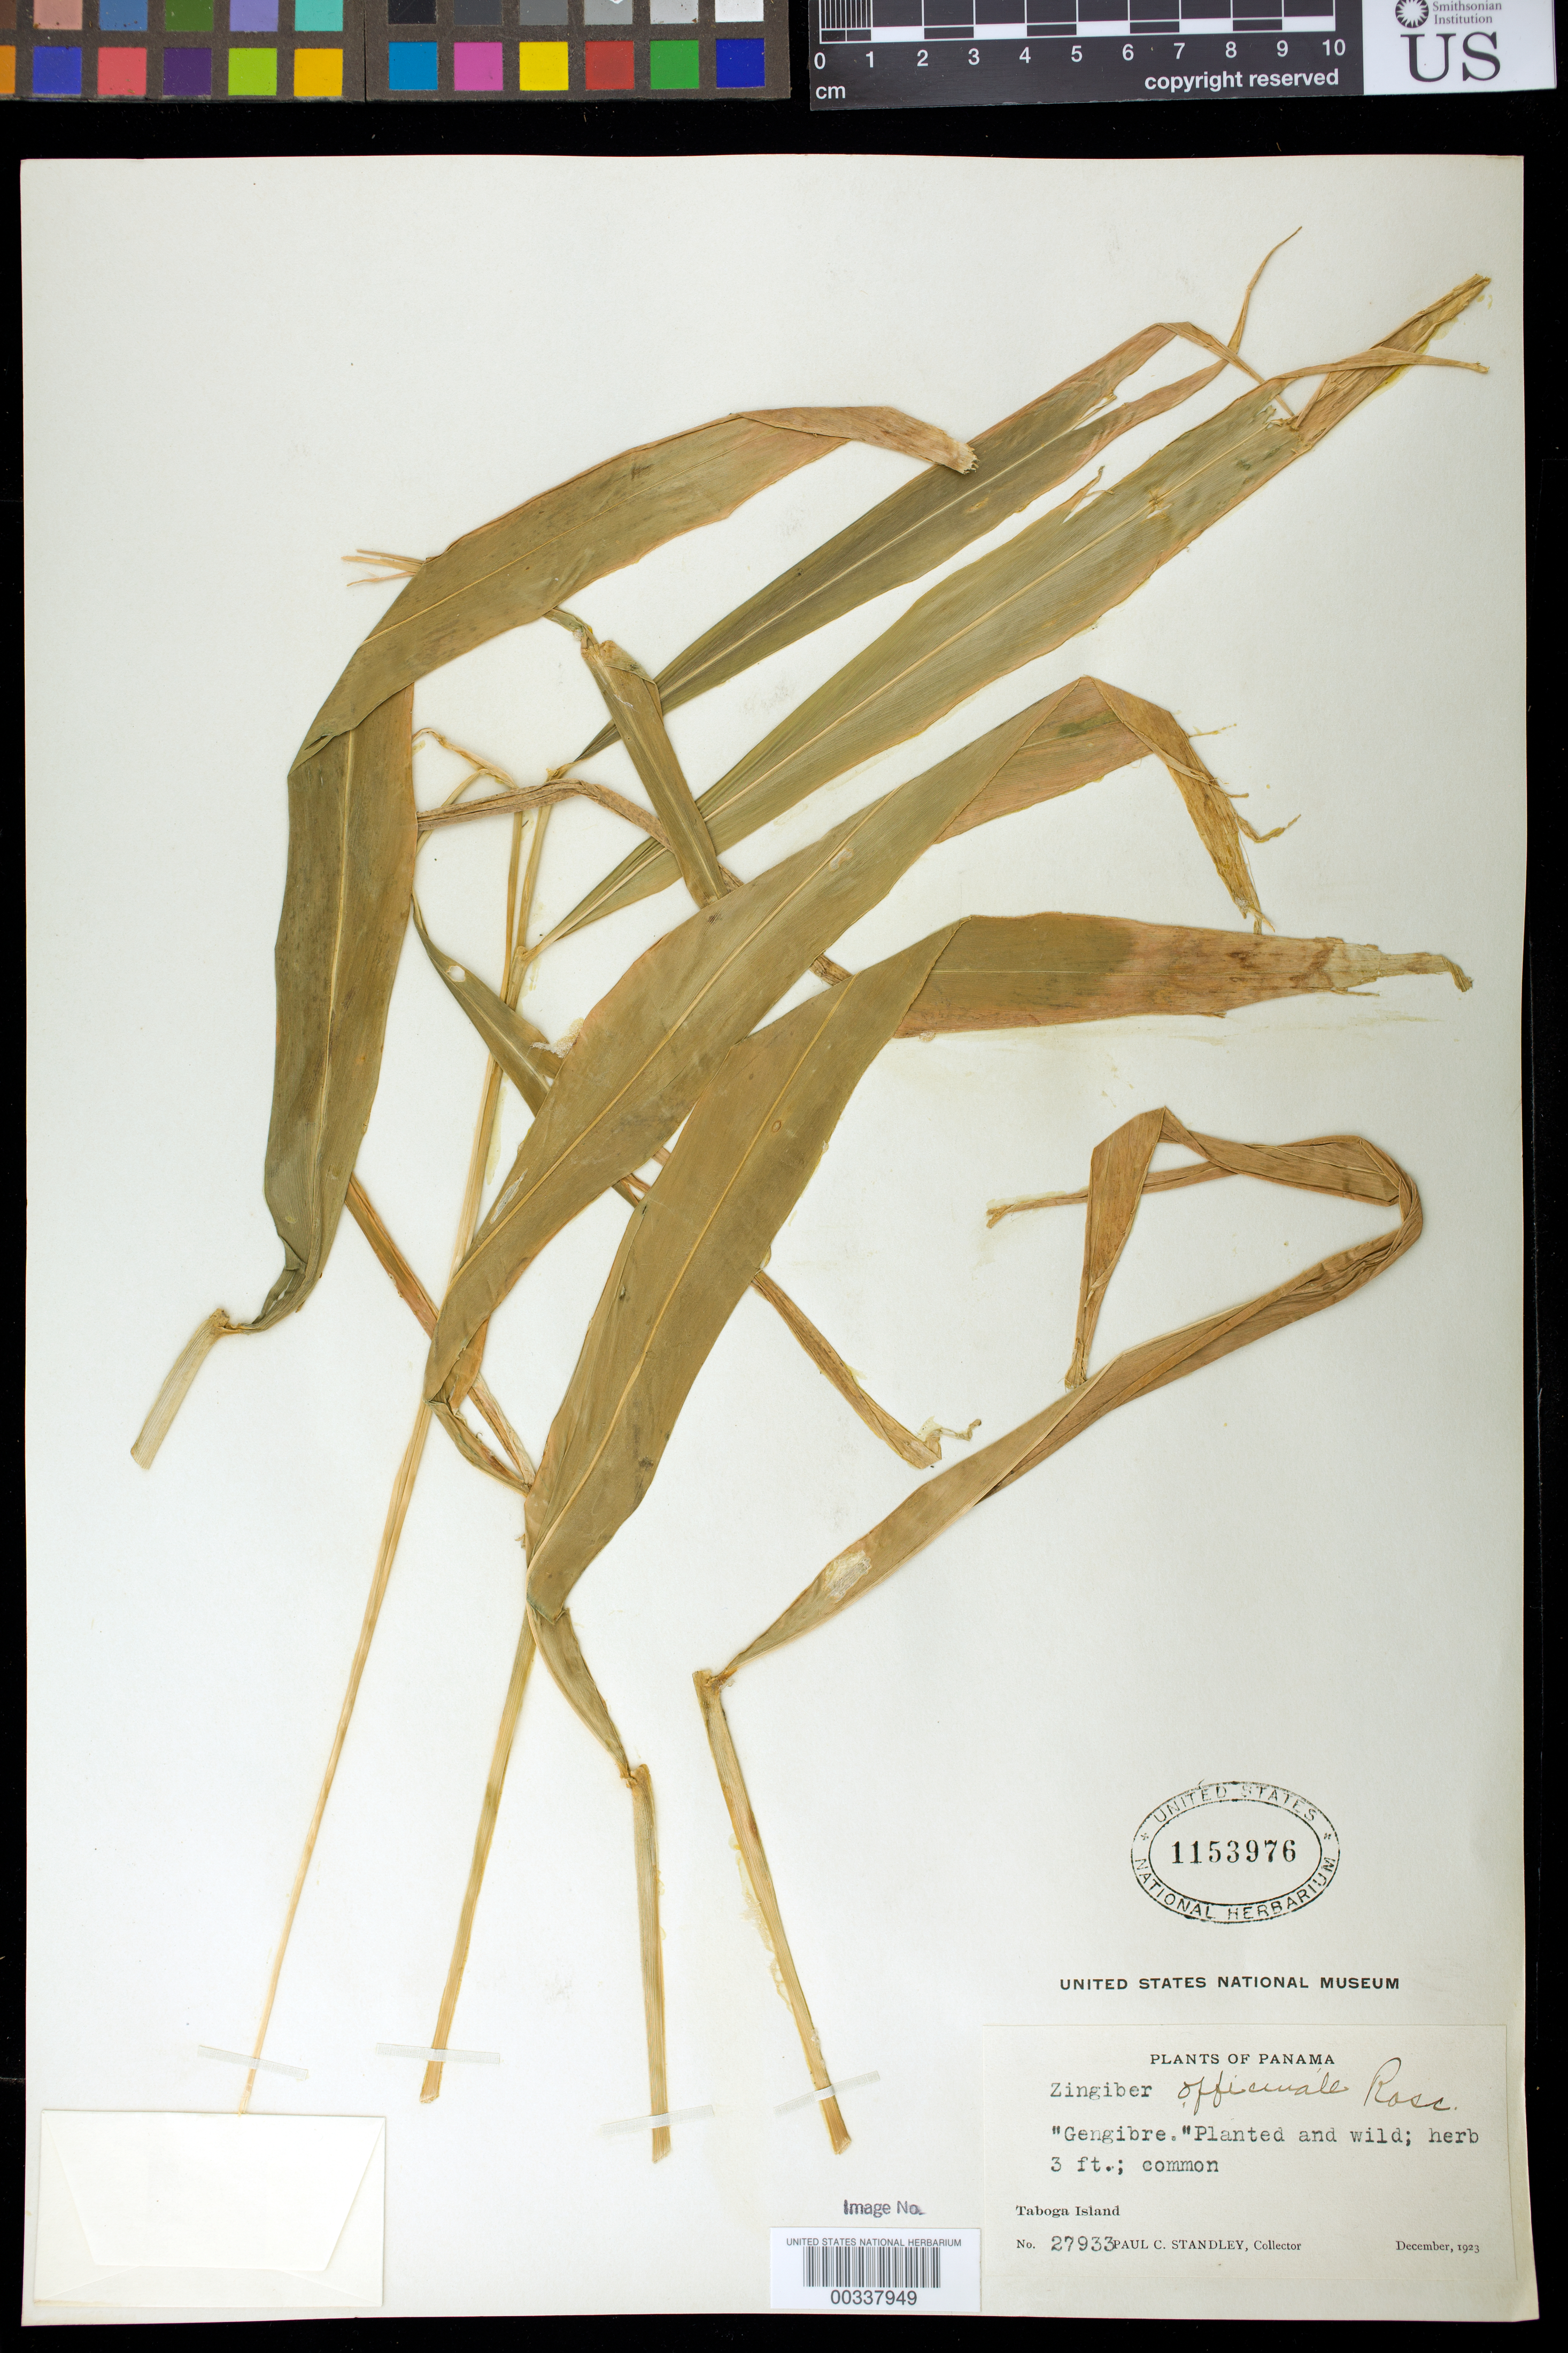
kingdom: Plantae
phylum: Tracheophyta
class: Liliopsida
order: Zingiberales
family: Zingiberaceae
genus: Zingiber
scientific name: Zingiber officinale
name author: Roscoe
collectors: P. C. Standley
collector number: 27933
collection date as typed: Dec 1923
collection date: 1923-12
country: Panama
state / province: Panamá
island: Taboga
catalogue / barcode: US 1153976